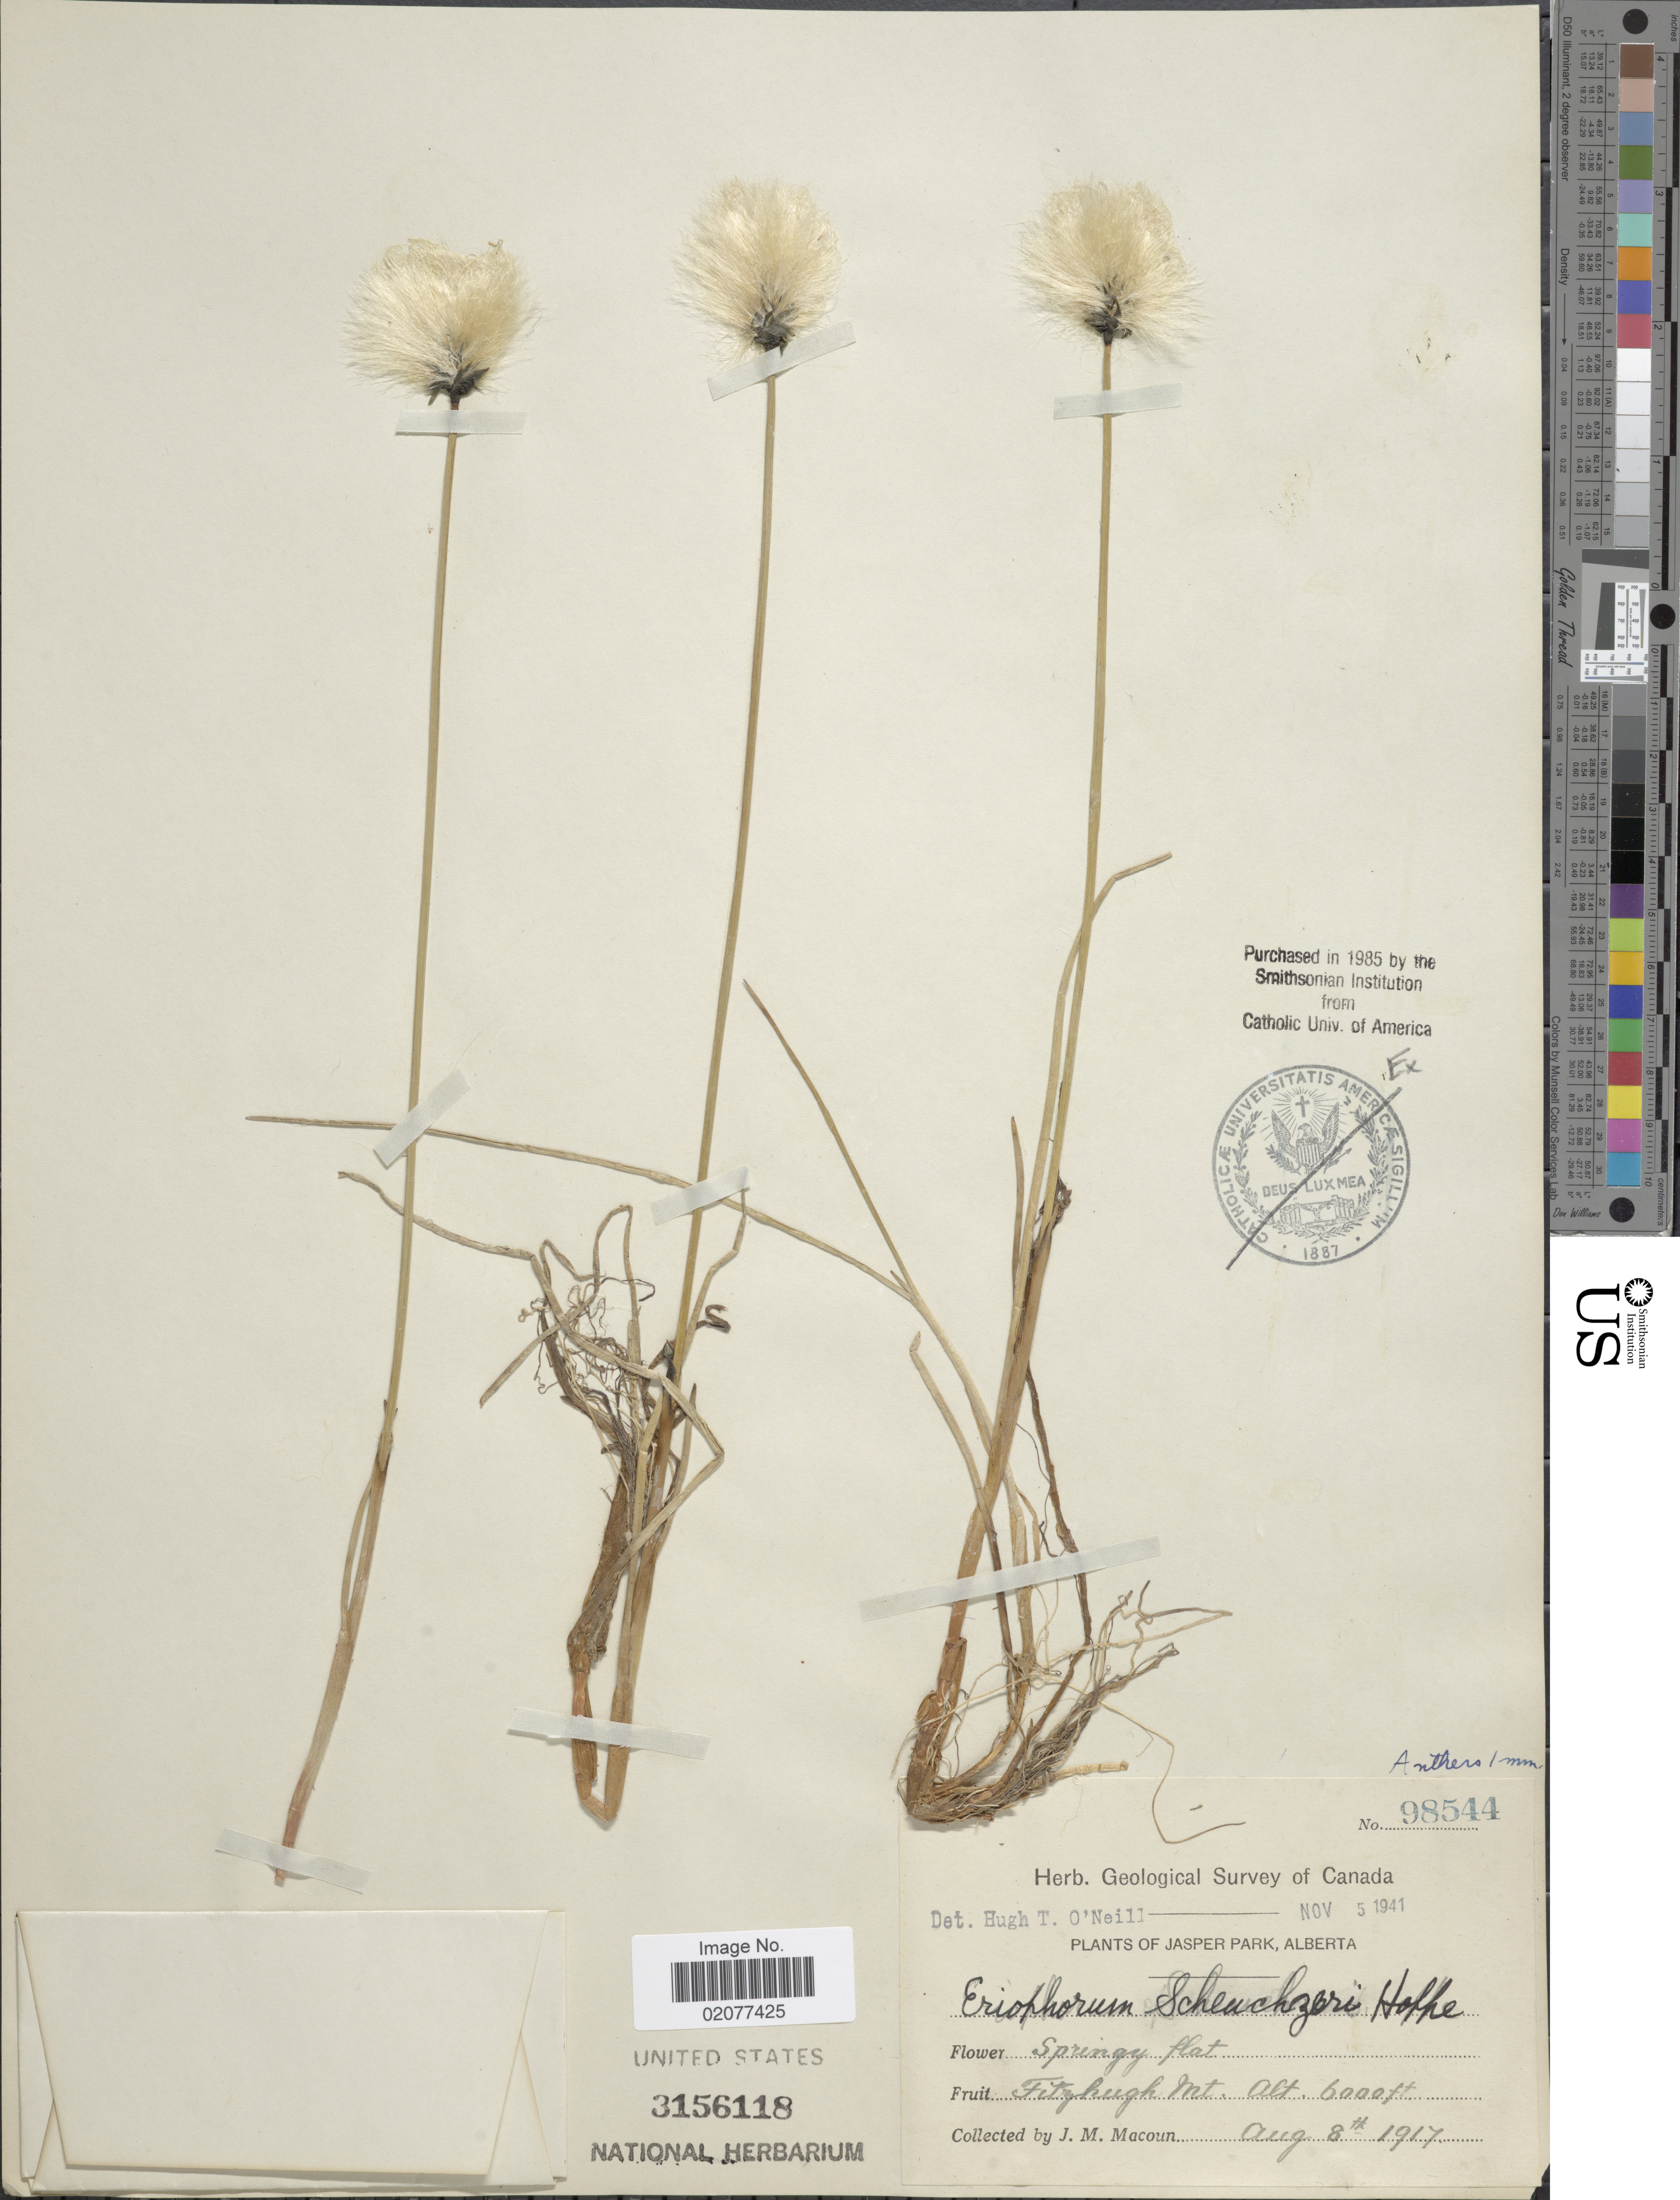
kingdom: Plantae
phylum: Tracheophyta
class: Liliopsida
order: Poales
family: Cyperaceae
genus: Eriophorum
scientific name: Eriophorum scheuchzeri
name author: Hoppe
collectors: J. M. Macoun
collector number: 98544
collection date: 1917-08-08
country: Canada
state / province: Alberta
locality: Jasper Park. Fitzhugh Mt.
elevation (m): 1829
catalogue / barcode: US 3156118